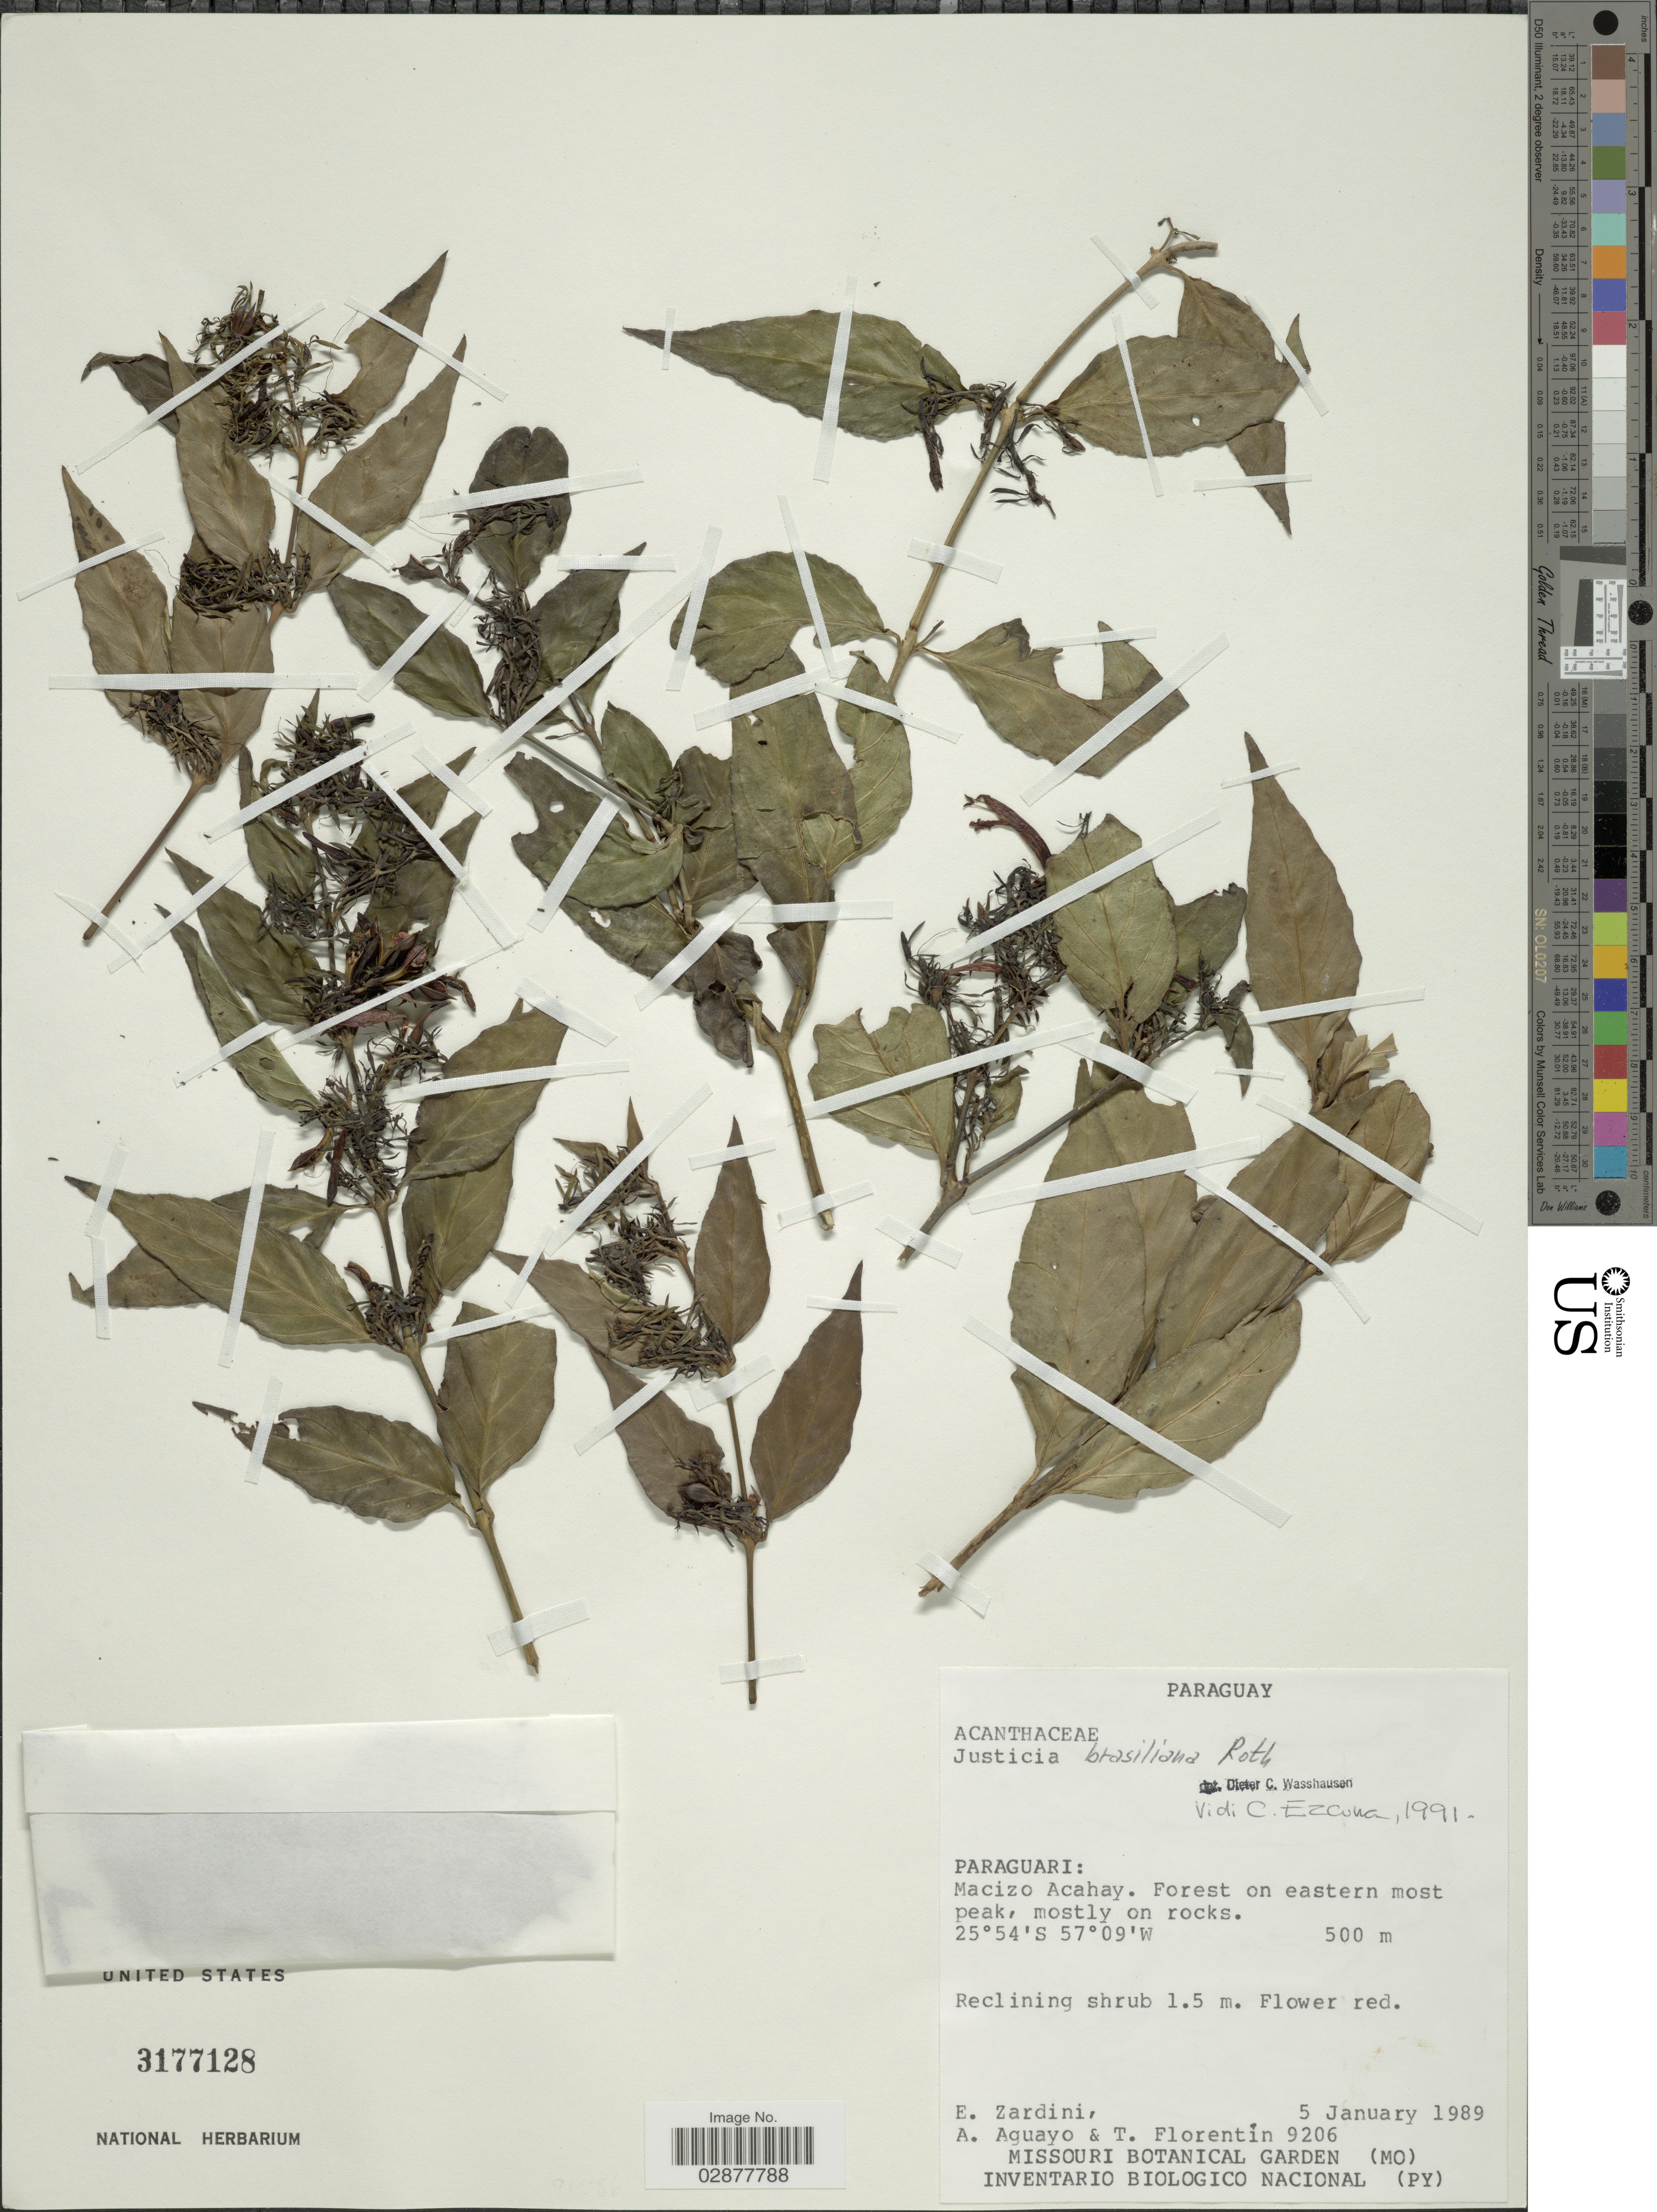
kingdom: Plantae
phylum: Tracheophyta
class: Magnoliopsida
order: Lamiales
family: Acanthaceae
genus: Justicia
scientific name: Justicia brasiliana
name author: Roth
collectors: E. Zardini, A. Aguayo & T. Florentin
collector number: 9206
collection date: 1989-01-05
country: Paraguay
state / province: Paraguari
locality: Macizo Acahay. Forest on eastern most peak, mostly on rocks.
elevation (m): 500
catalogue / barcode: US 3177128